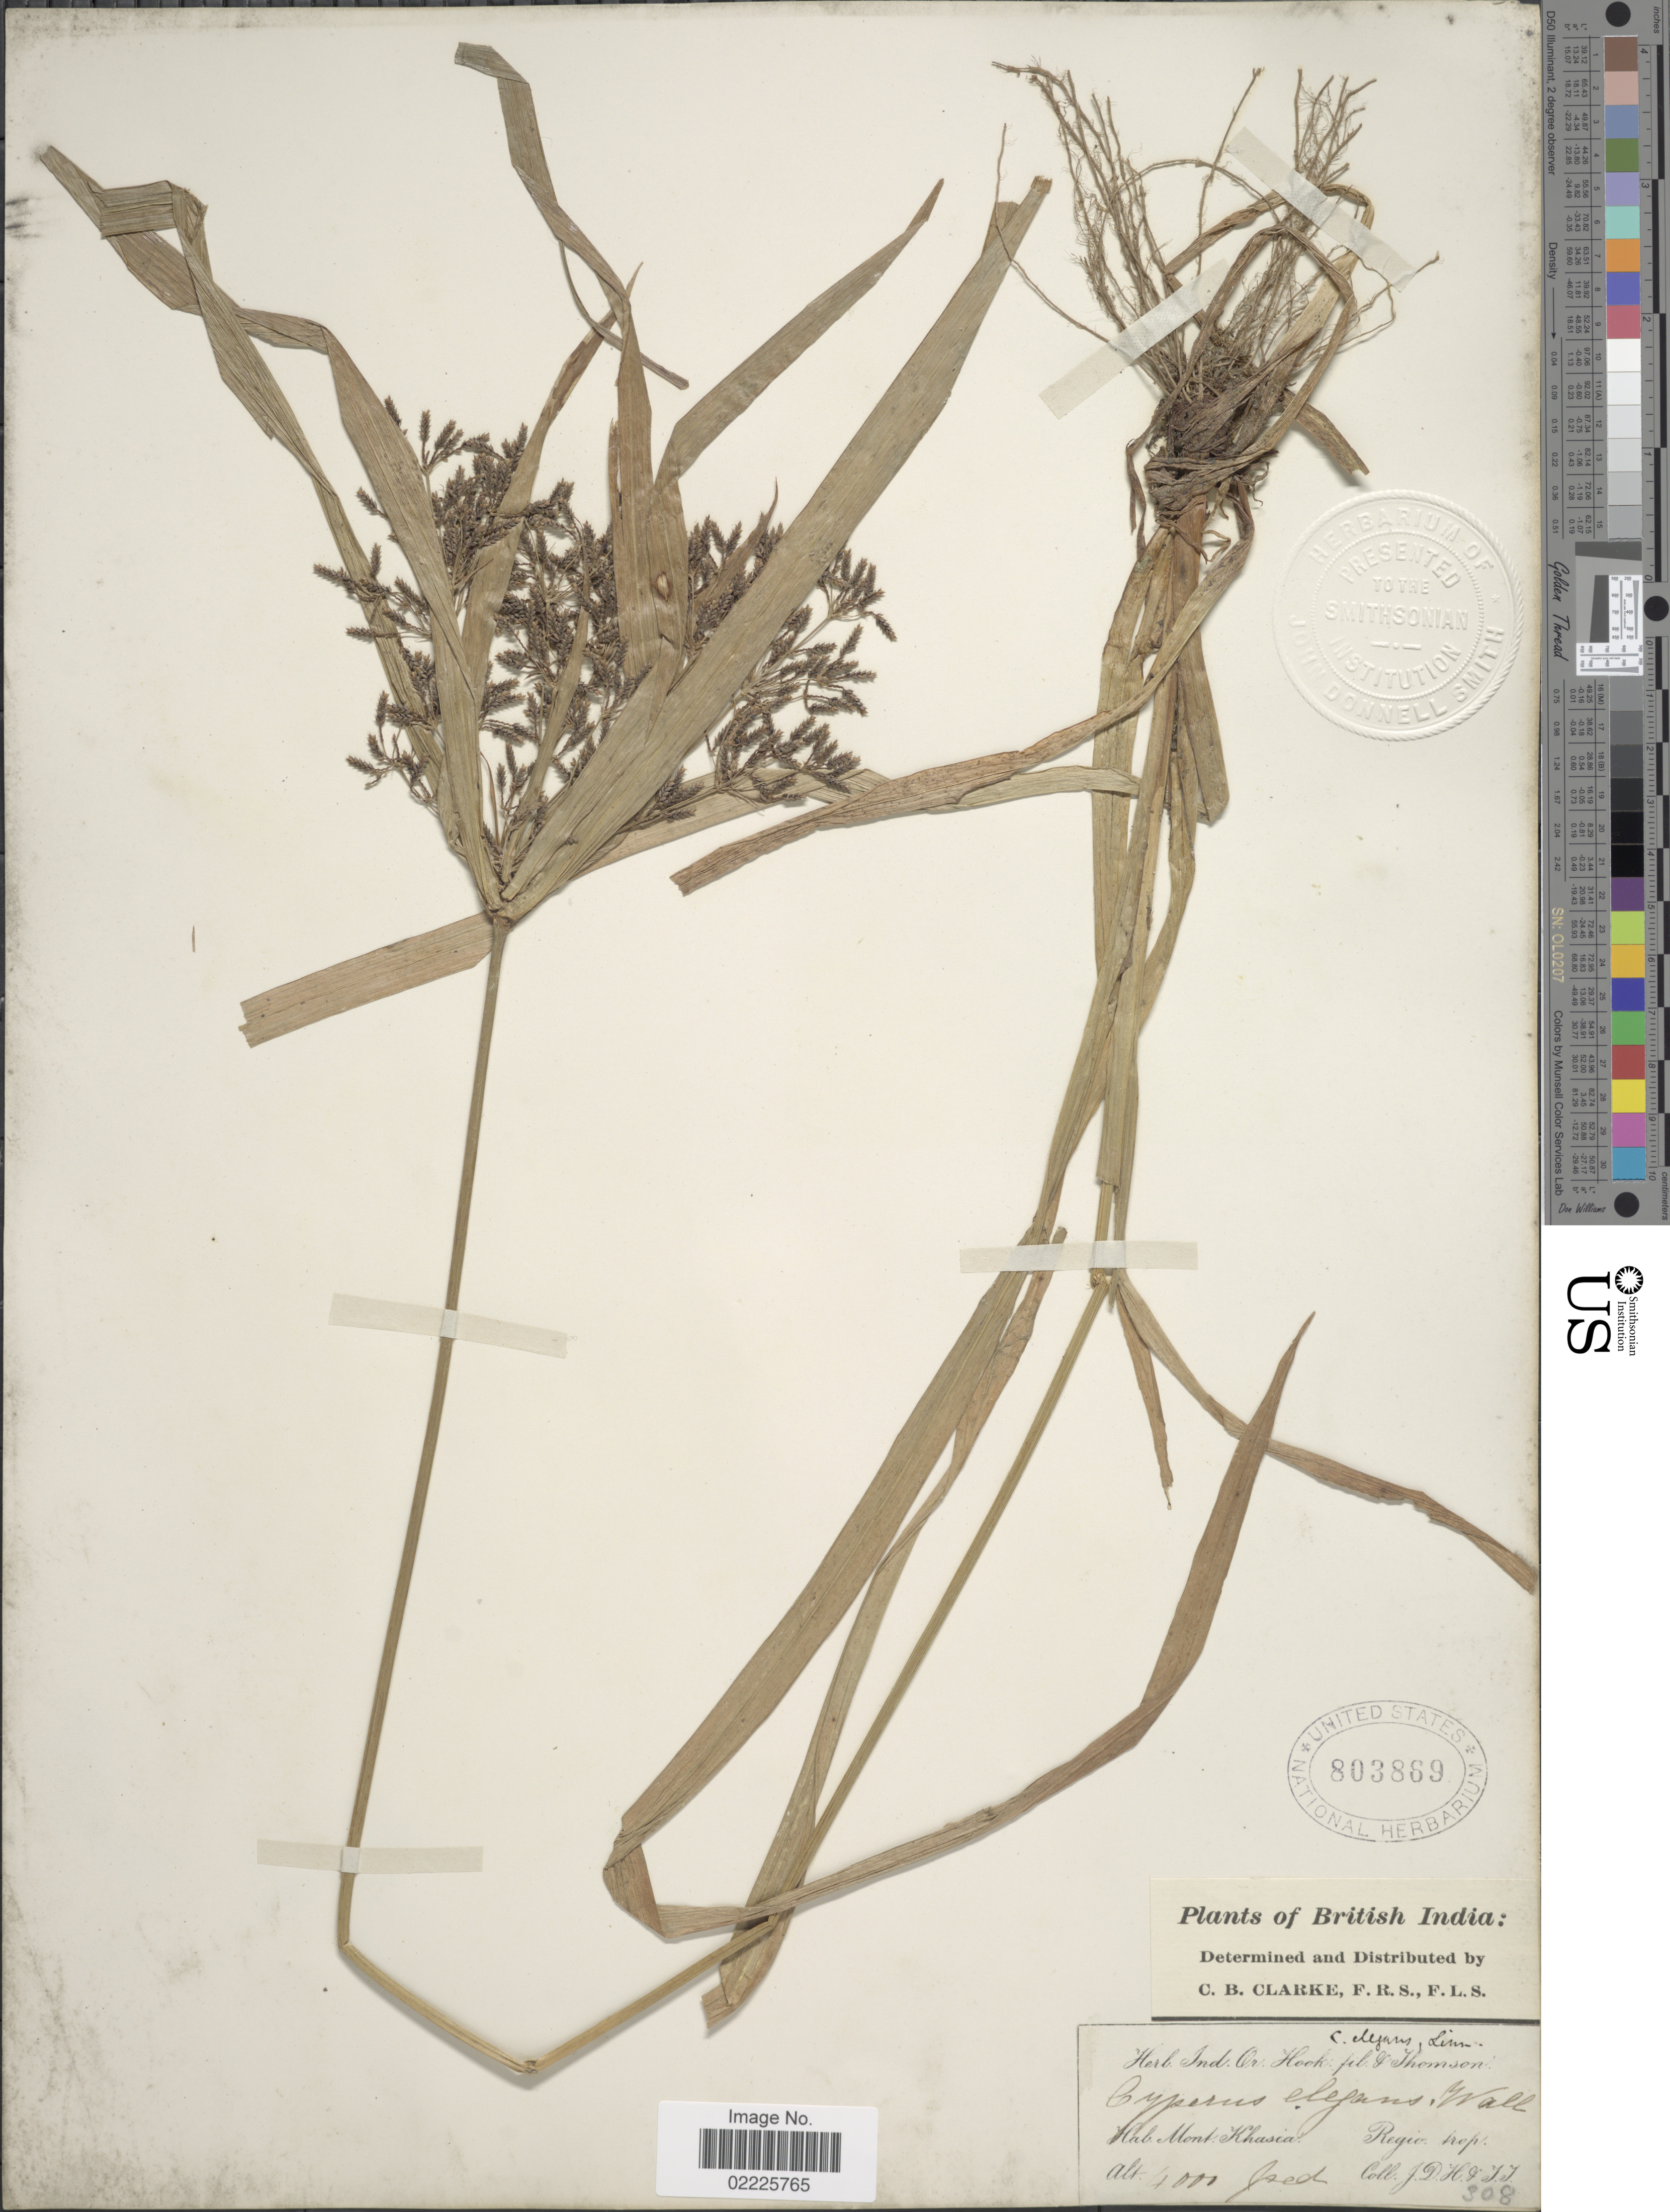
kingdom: Plantae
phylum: Tracheophyta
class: Liliopsida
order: Poales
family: Cyperaceae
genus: Cyperus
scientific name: Cyperus diffusus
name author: Vahl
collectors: J. D. H. & T. T.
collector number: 308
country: India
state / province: Meghalaya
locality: Mont. Khasia, Regio: trop.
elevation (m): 1219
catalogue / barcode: US 803869